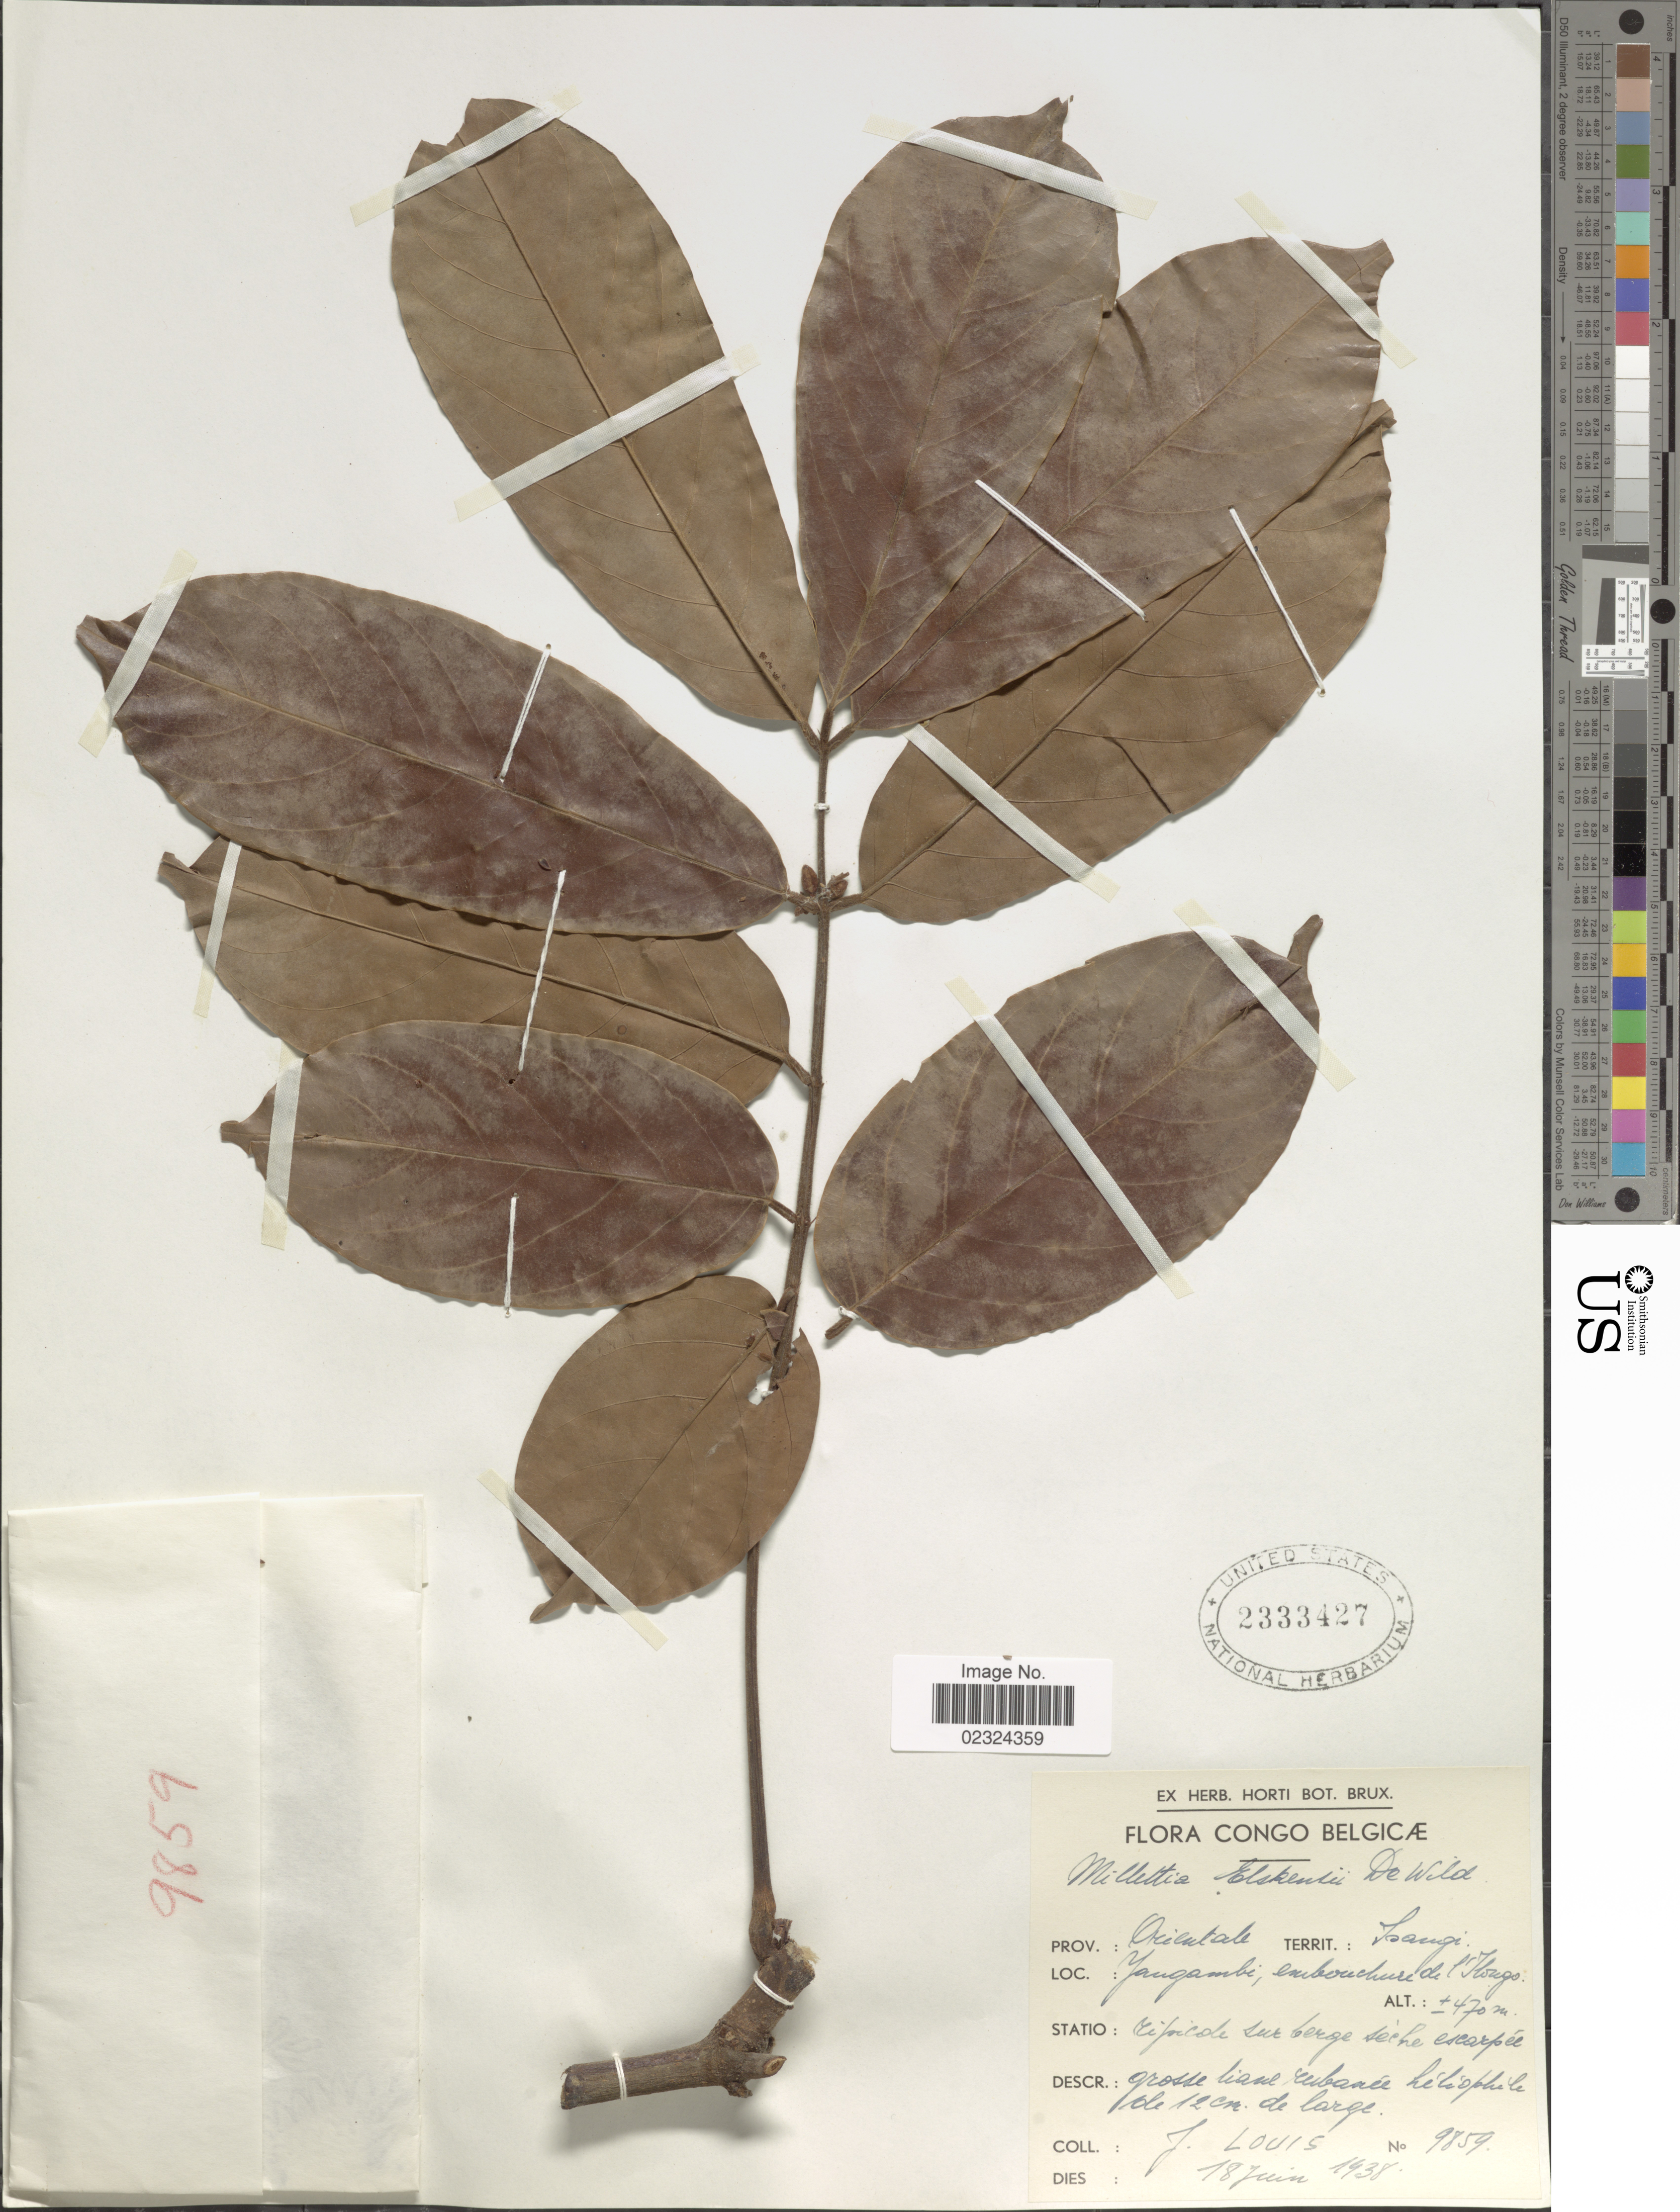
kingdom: Plantae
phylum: Tracheophyta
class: Magnoliopsida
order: Fabales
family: Fabaceae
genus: Millettia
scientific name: Millettia elskensii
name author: De Wild.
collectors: J. Louis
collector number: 9859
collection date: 1938-06-18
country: Congo, Democratic Republic of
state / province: Tshopo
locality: Congo Belgicae. Territ.: Isangi. Yangambi, embouchure de l'Ilongo.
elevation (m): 470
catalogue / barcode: US 2333427